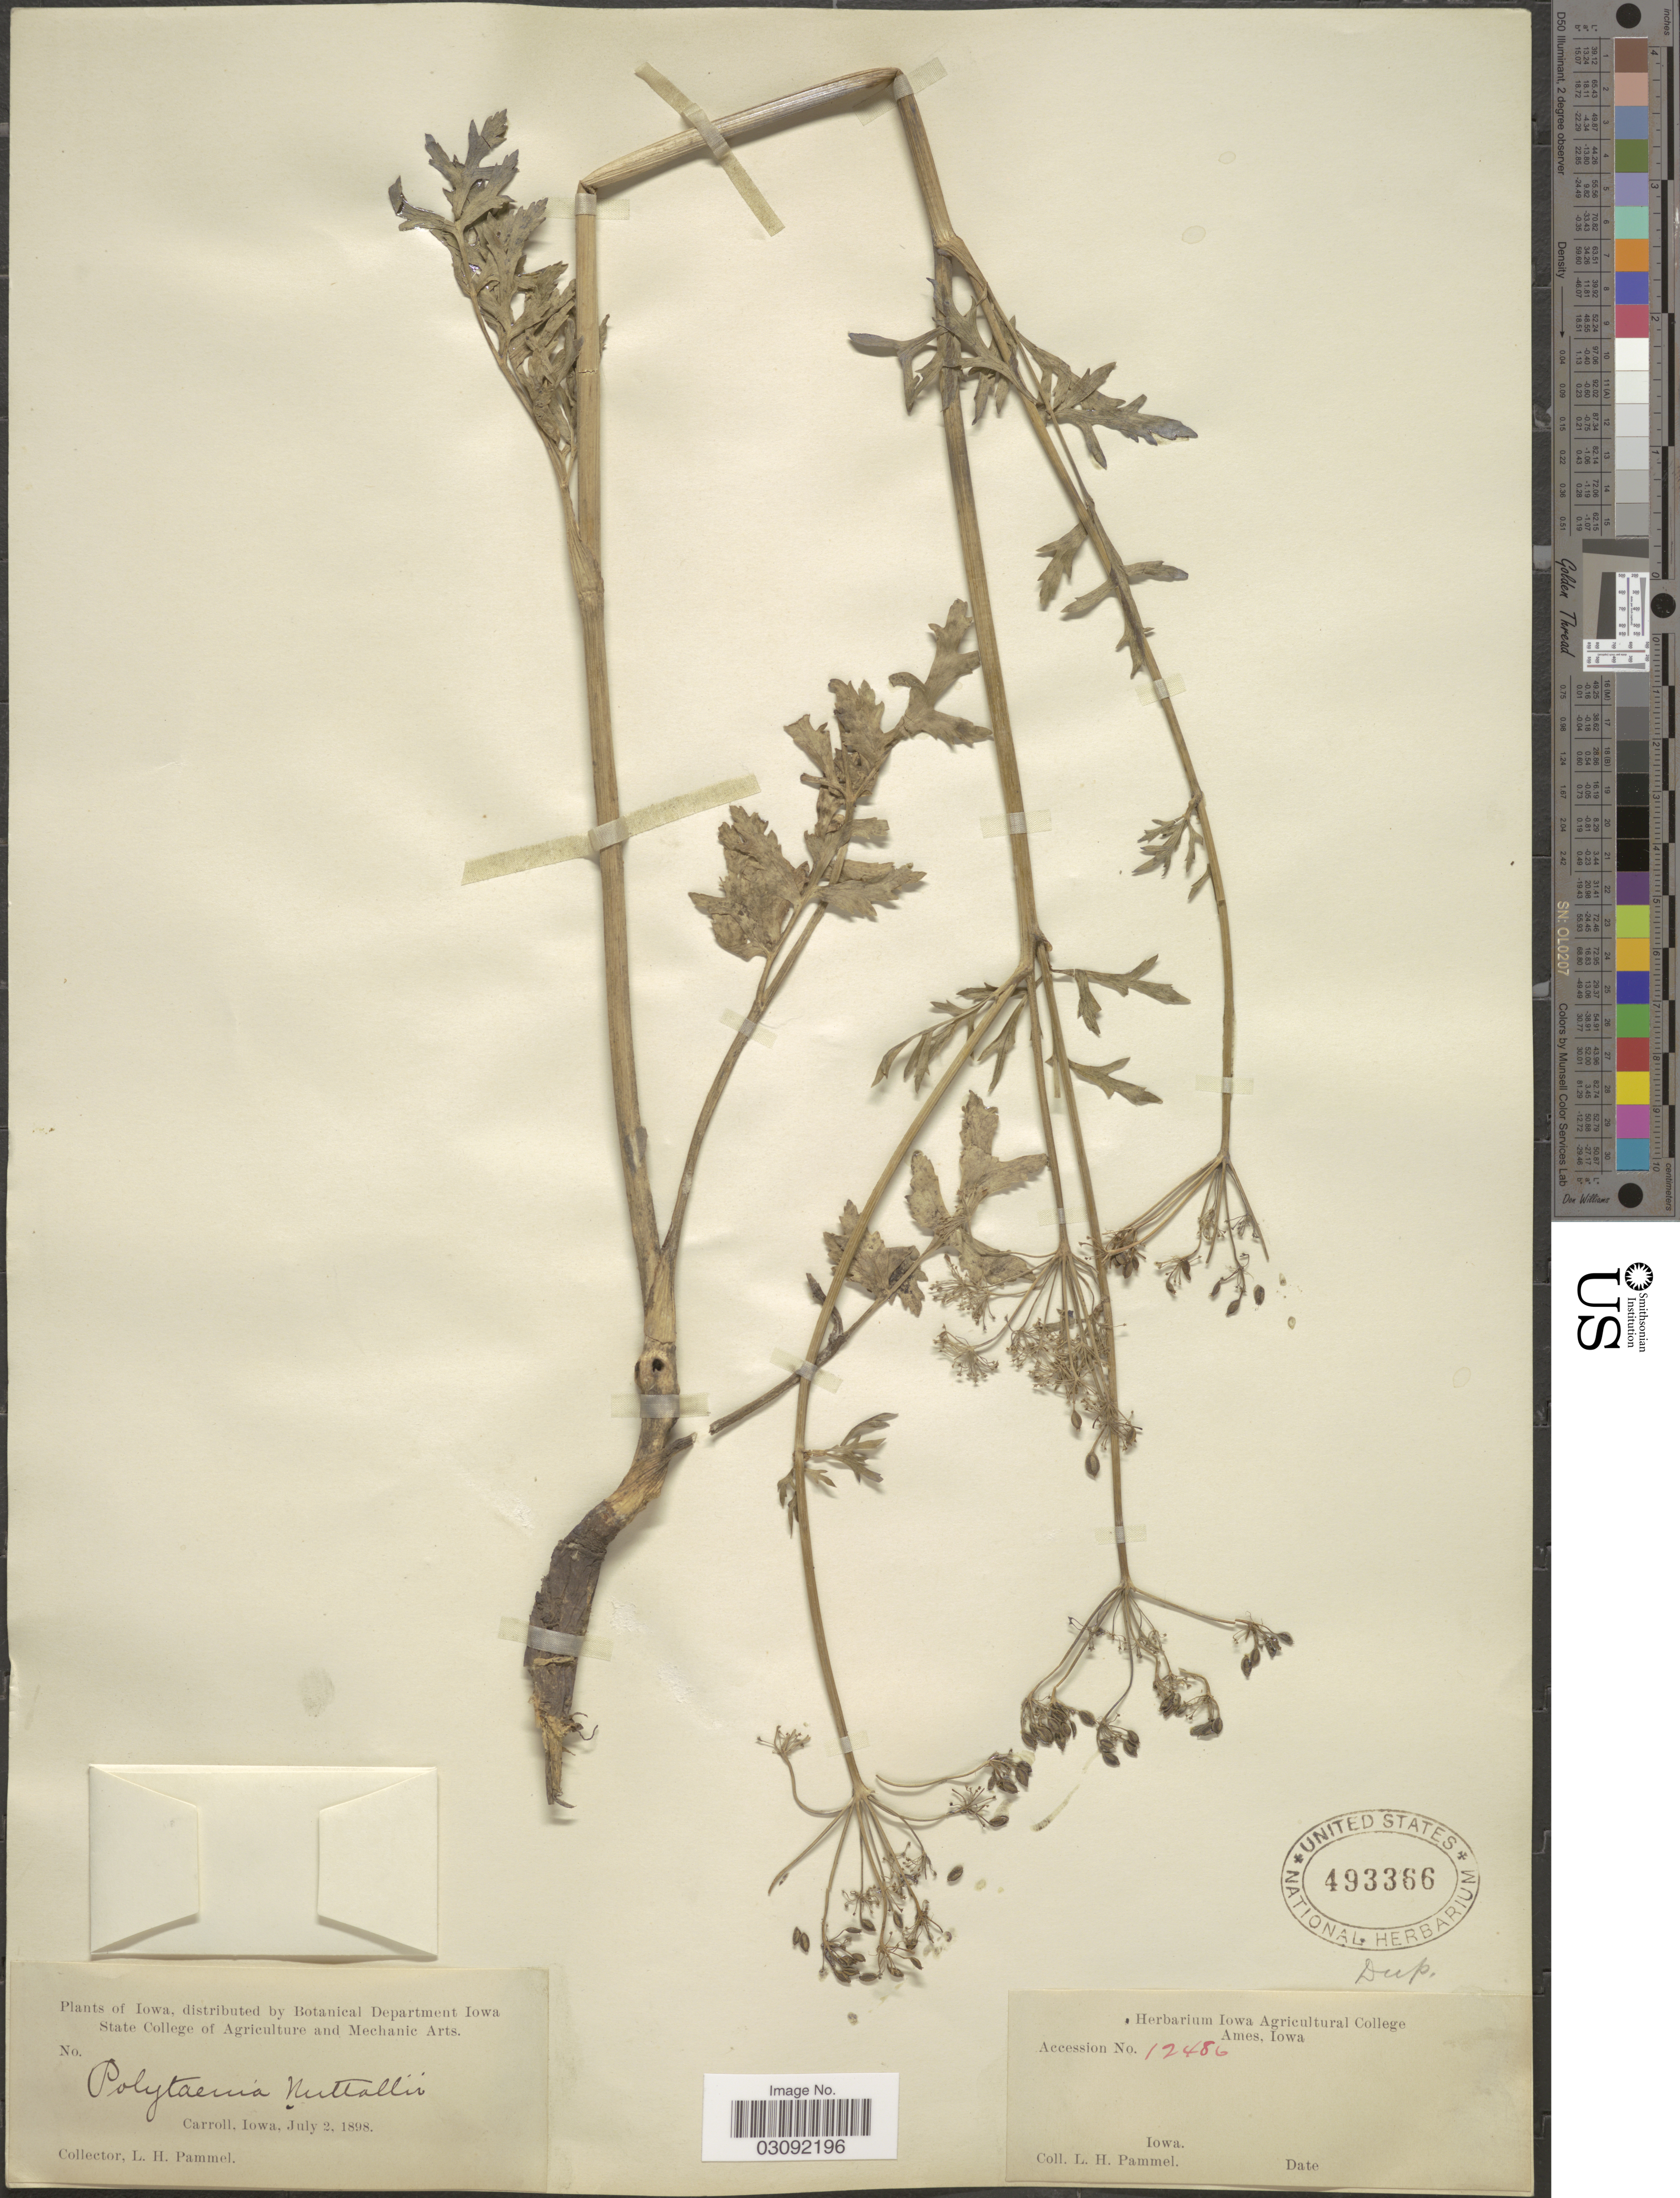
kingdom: Plantae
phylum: Tracheophyta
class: Magnoliopsida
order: Apiales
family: Apiaceae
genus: Polytaenia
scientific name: Polytaenia nuttallii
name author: DC.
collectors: L. Pammel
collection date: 1898-07-02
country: United States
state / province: Iowa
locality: Carroll.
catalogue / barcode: US 493366